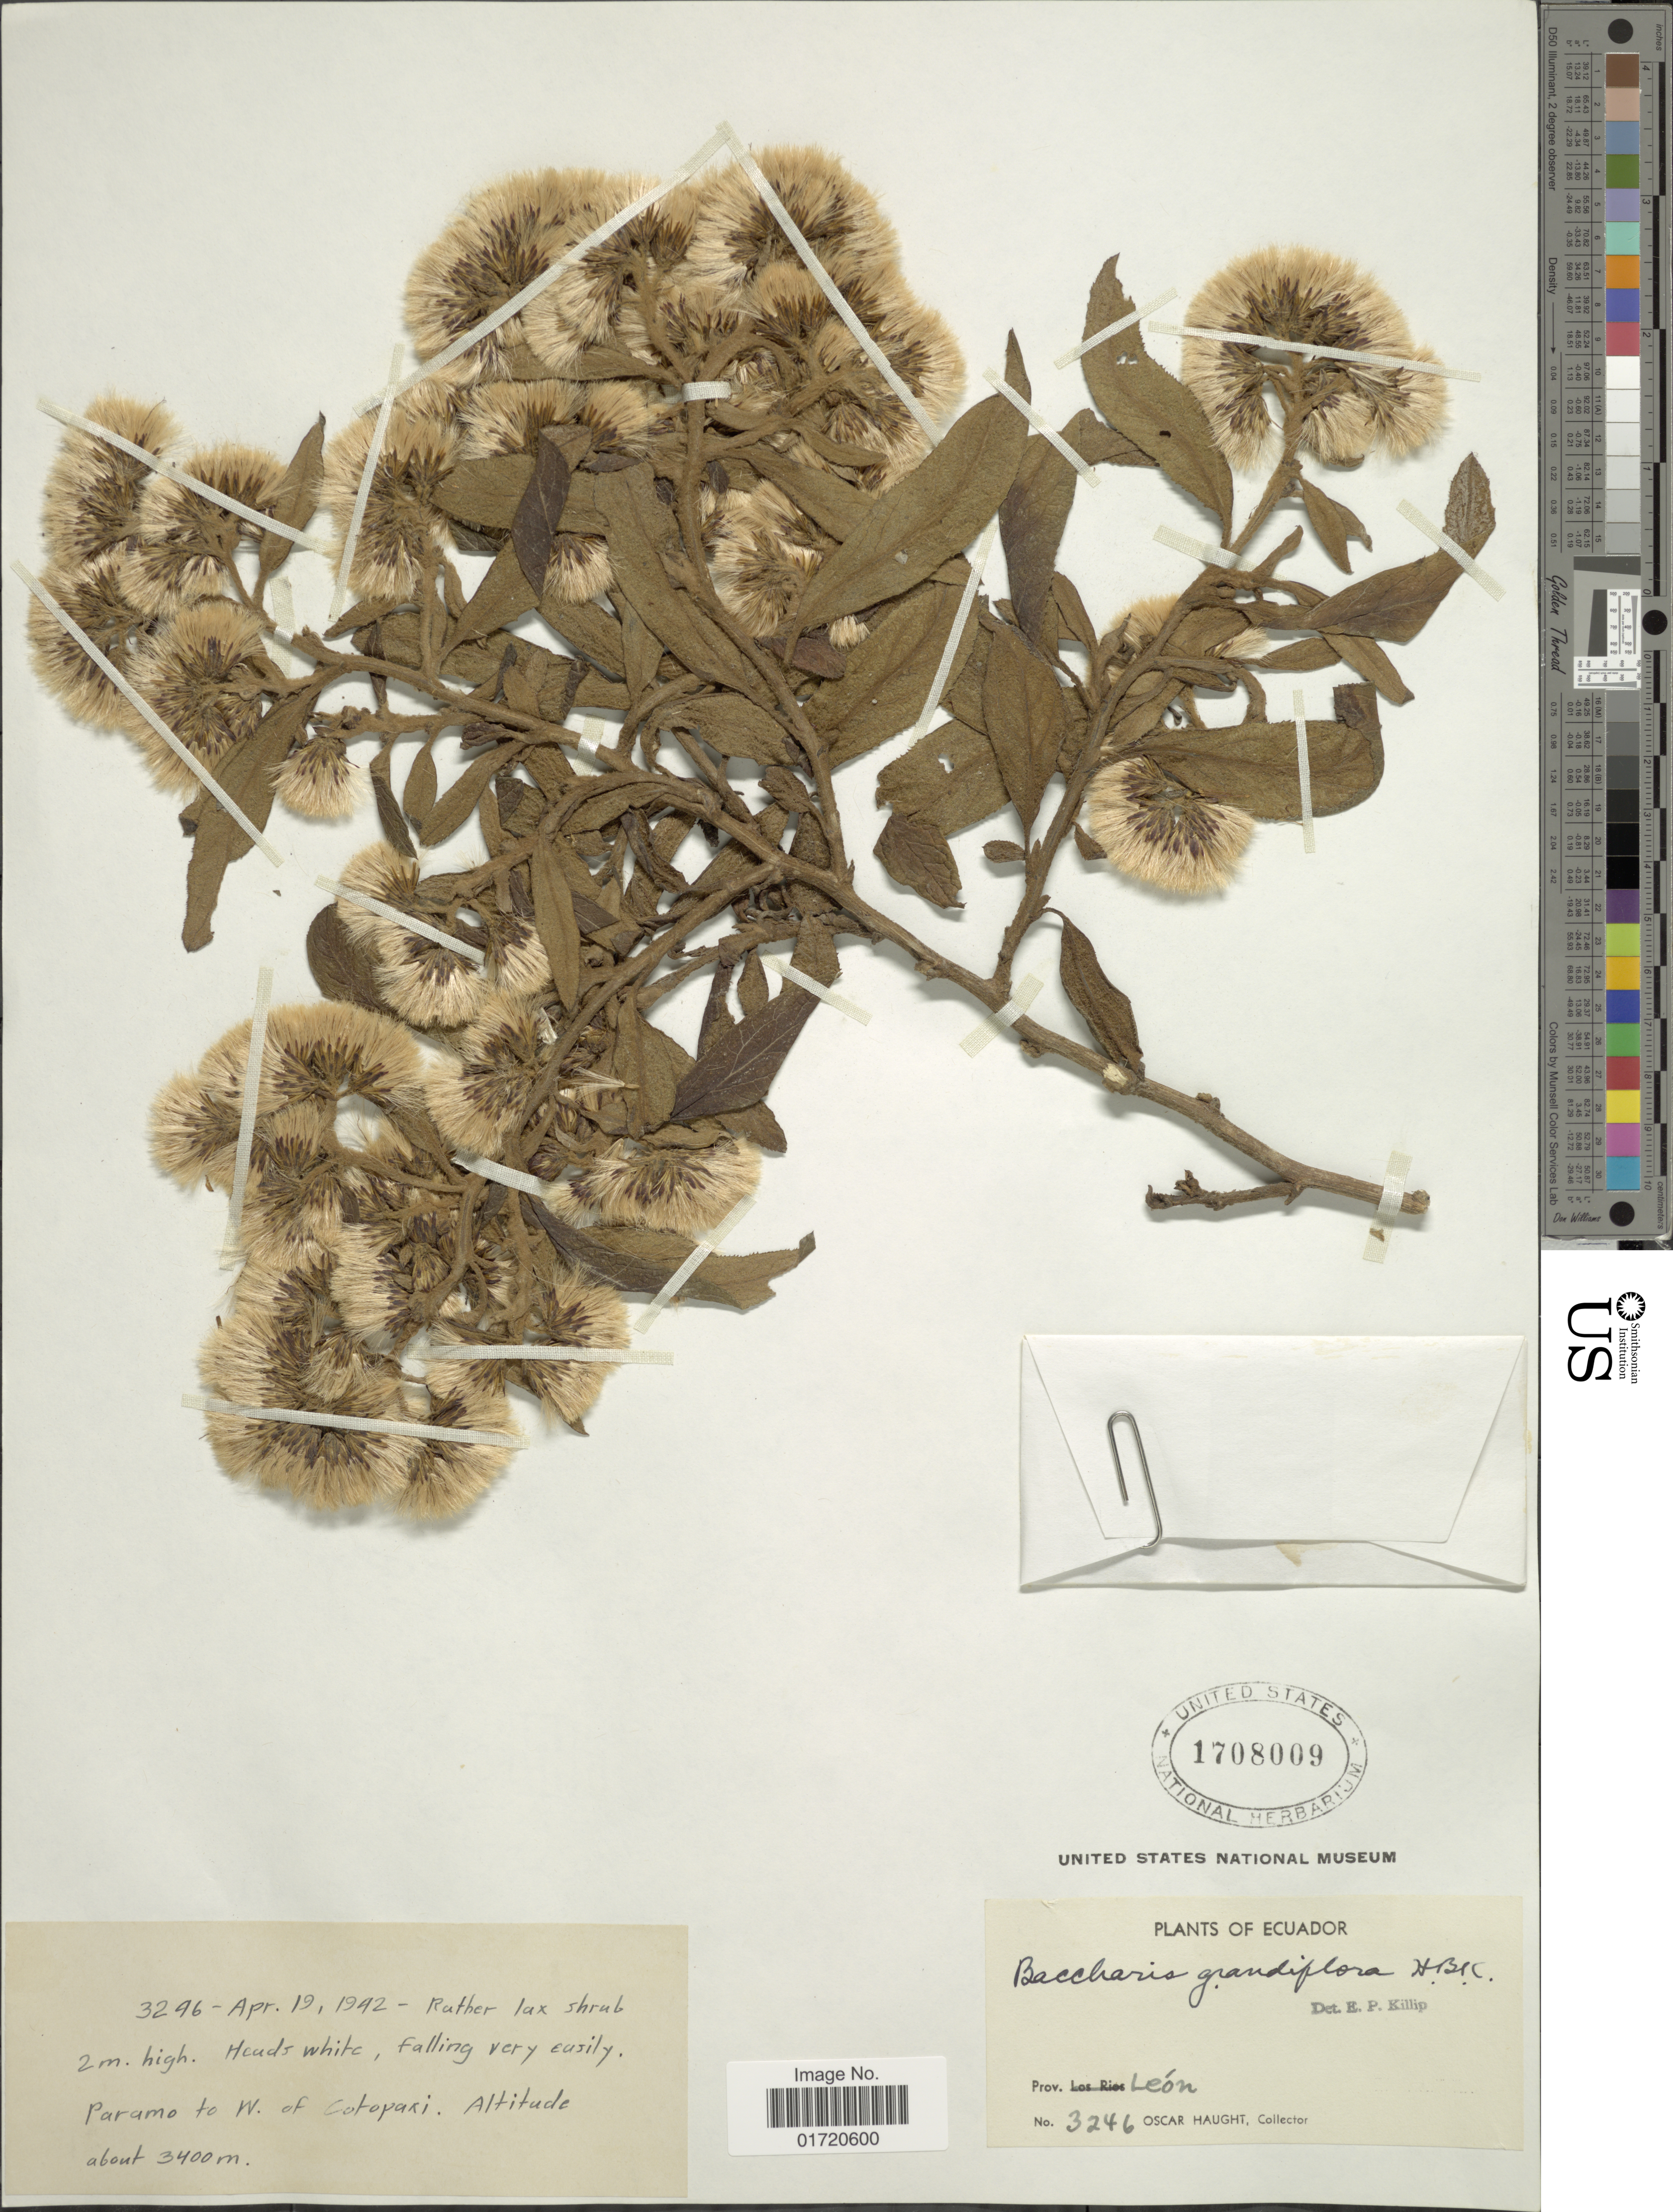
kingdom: Plantae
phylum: Tracheophyta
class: Magnoliopsida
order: Asterales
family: Asteraceae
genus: Baccharis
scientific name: Baccharis grandiflora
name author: Kunth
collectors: O. L. Haught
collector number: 3246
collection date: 1942-04-19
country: Ecuador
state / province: Cotopaxi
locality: Prov. León. paramo to W. of Cotopaxi.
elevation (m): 3400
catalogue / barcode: US 1708009